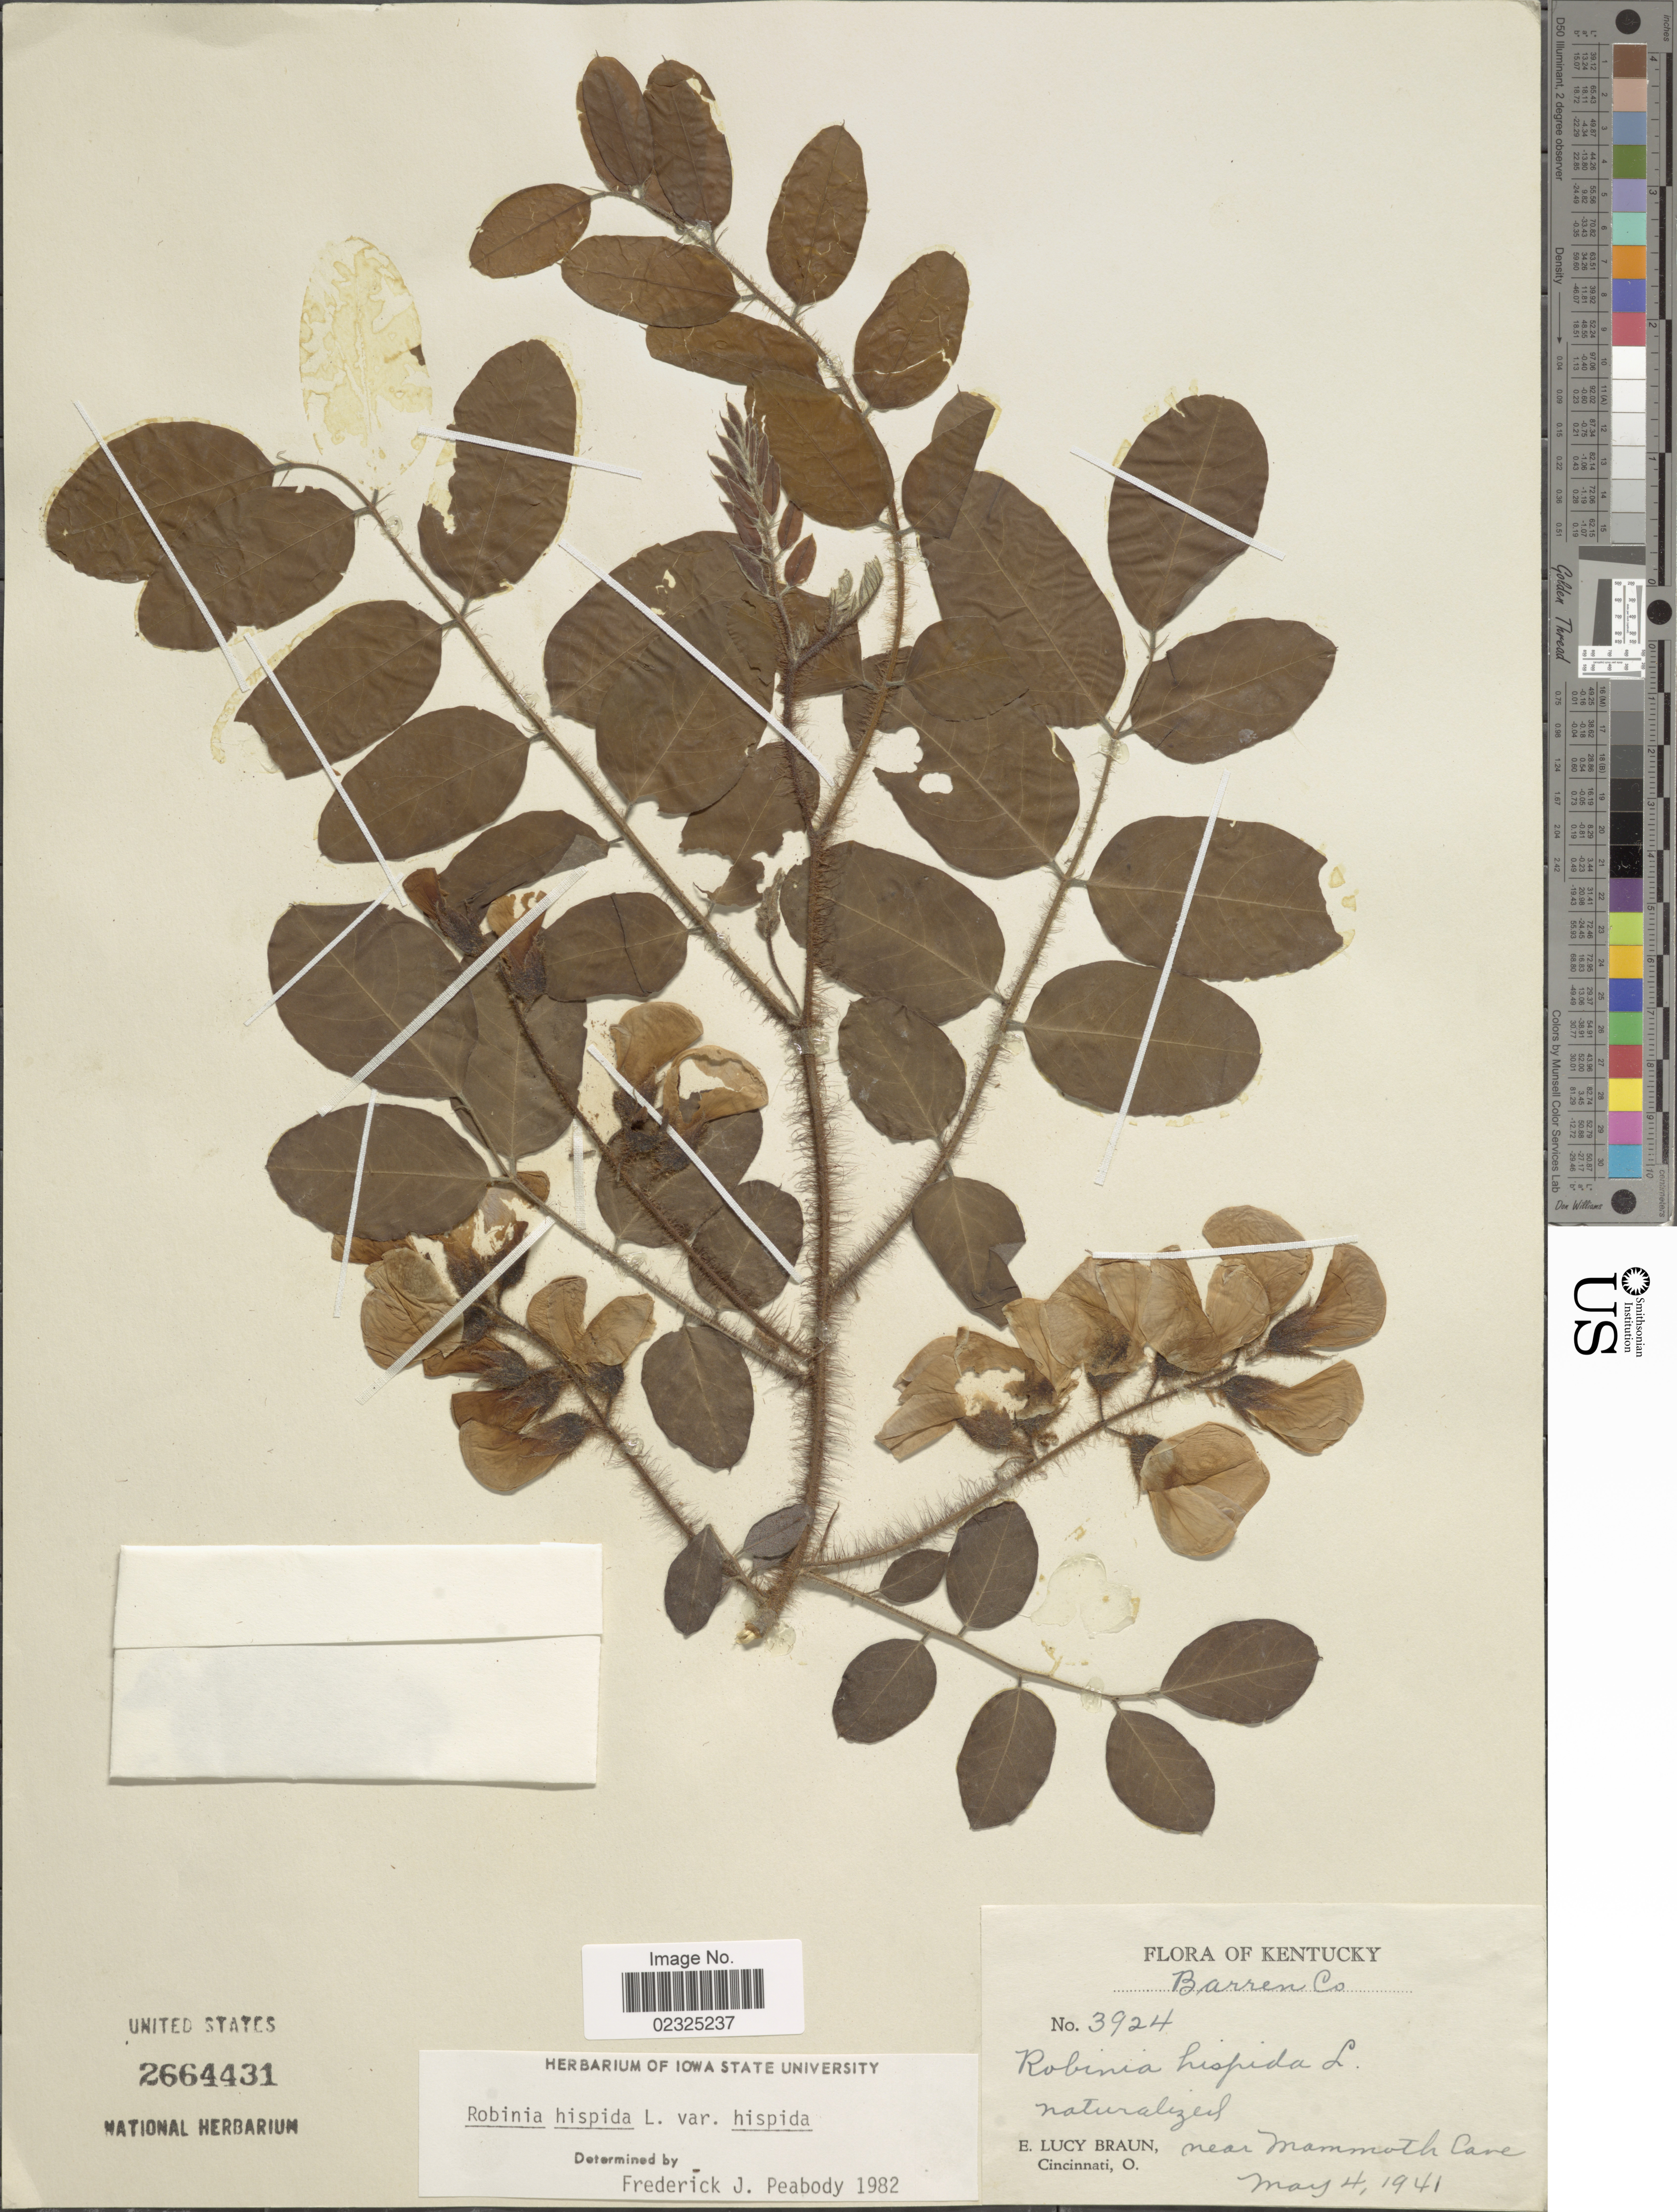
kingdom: Plantae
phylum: Tracheophyta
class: Magnoliopsida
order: Fabales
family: Fabaceae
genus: Robinia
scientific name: Robinia hispida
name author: L.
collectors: E. L. Braun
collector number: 3924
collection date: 1941-05-04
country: United States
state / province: Kentucky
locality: Near Mammoth Cave, Barren Co.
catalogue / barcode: US 2664431